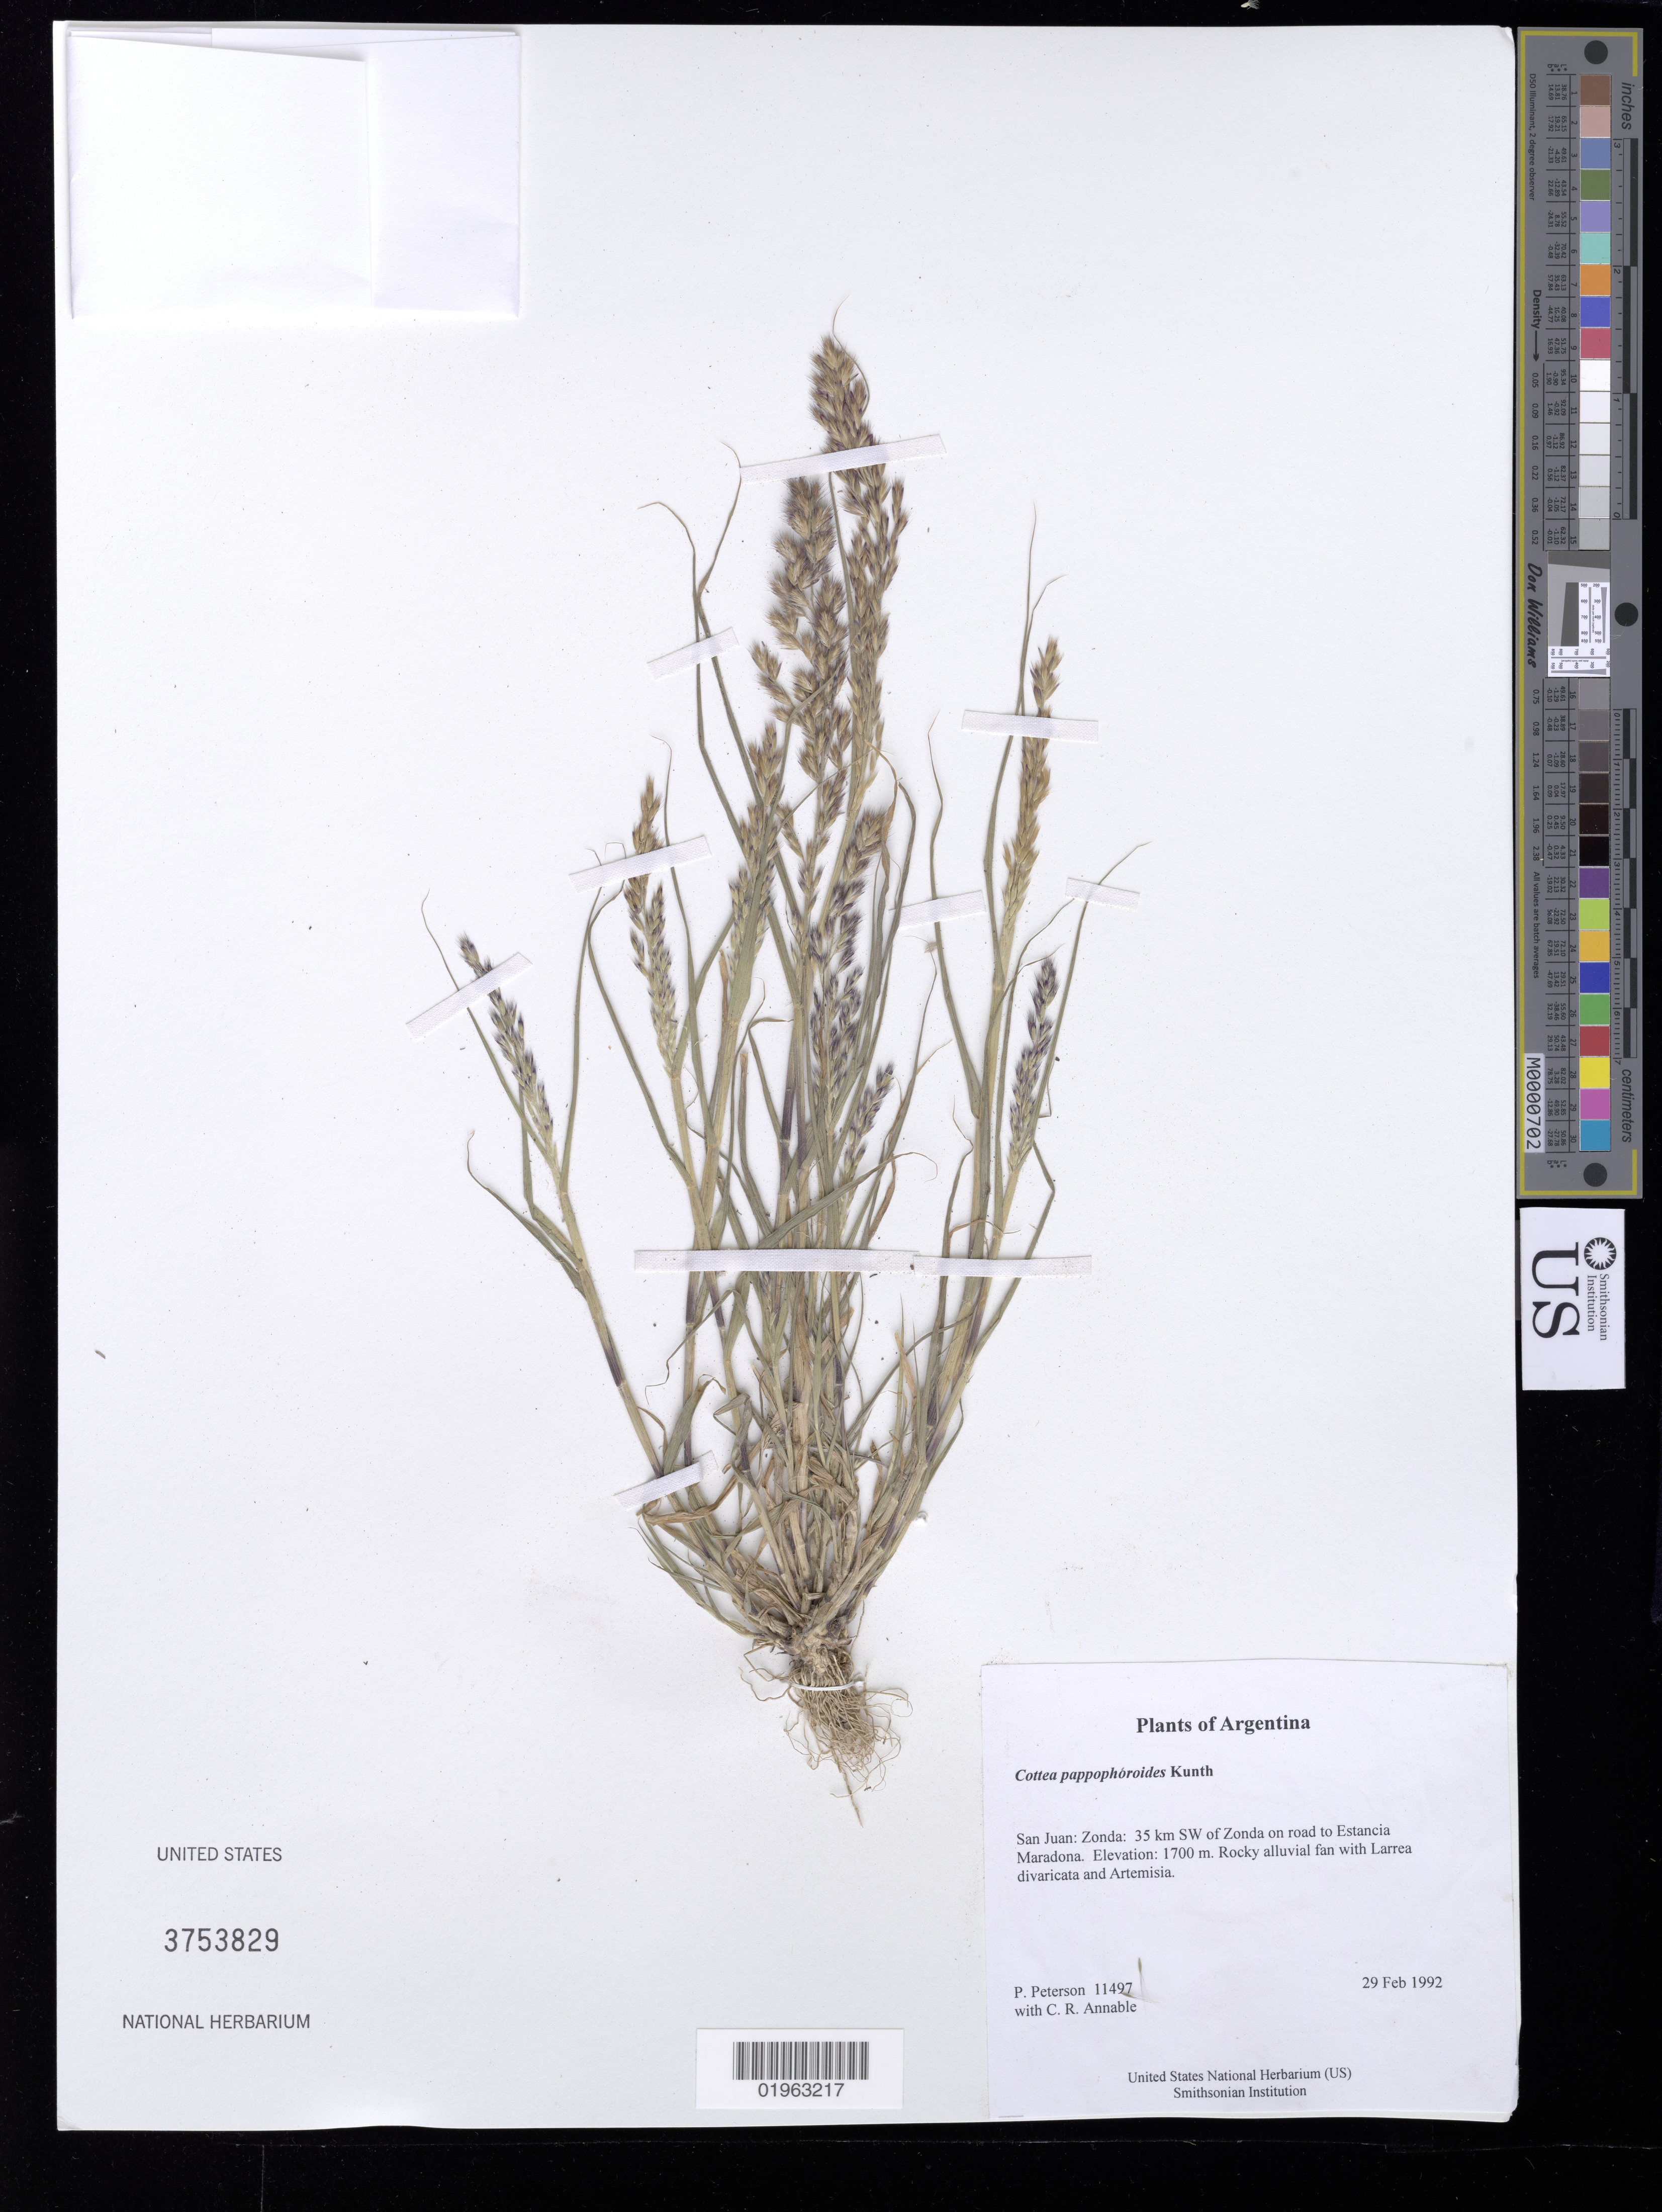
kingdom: Plantae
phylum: Tracheophyta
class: Liliopsida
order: Poales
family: Poaceae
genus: Cottea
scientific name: Cottea pappophoroides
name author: Kunth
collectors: P. M. Peterson & C. R. Annable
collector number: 11497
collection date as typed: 29 Feb 1992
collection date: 1992-02-29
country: Argentina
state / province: San Juan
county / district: Zonda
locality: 35 km SW of Zonda on road to Estancia Maradona.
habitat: Rocky alluvial fan with Larrea divaricata and Artemisia.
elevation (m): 1700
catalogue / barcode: US 3753829